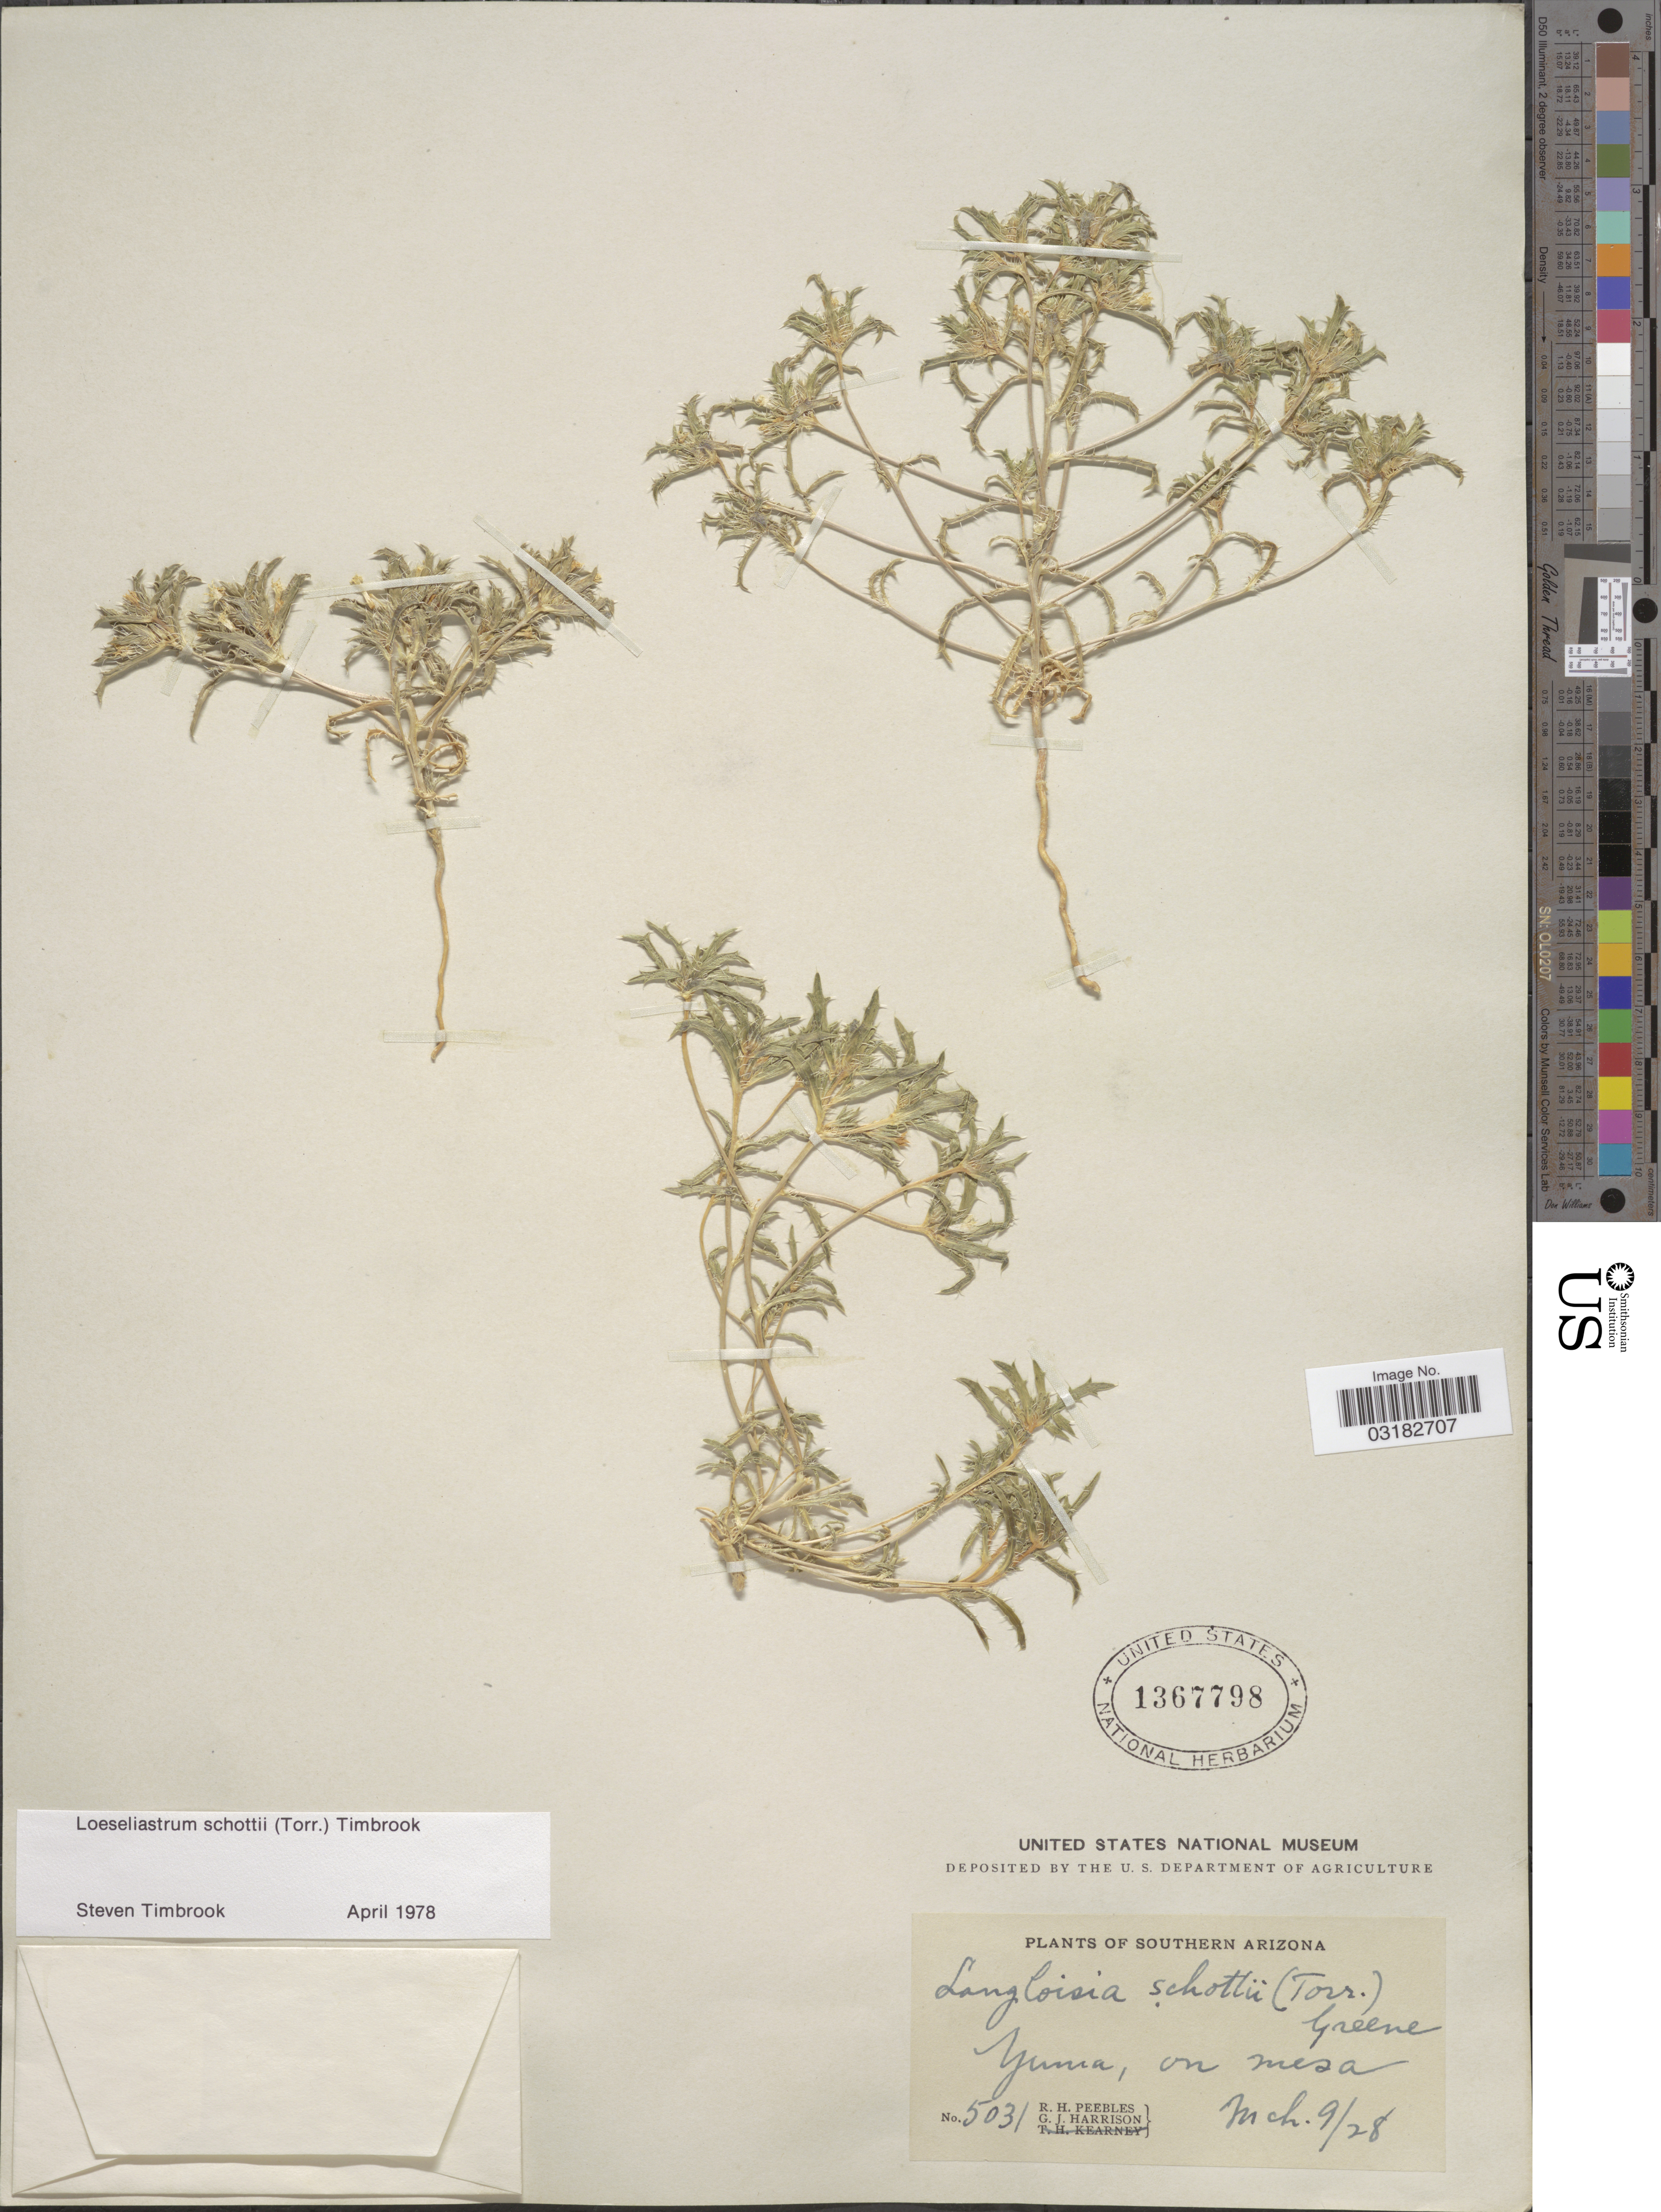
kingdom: Plantae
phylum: Tracheophyta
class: Magnoliopsida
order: Ericales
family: Polemoniaceae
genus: Loeseliastrum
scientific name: Loeseliastrum schottii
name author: (Torr.) Timbrook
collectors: R. H. Peebles & G. J. Harrison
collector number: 5031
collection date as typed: Transcribed d/m/y: 9/3/28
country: United States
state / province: Arizona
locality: Southern Arizona. Yuma, on mesa.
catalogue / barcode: US 1367798